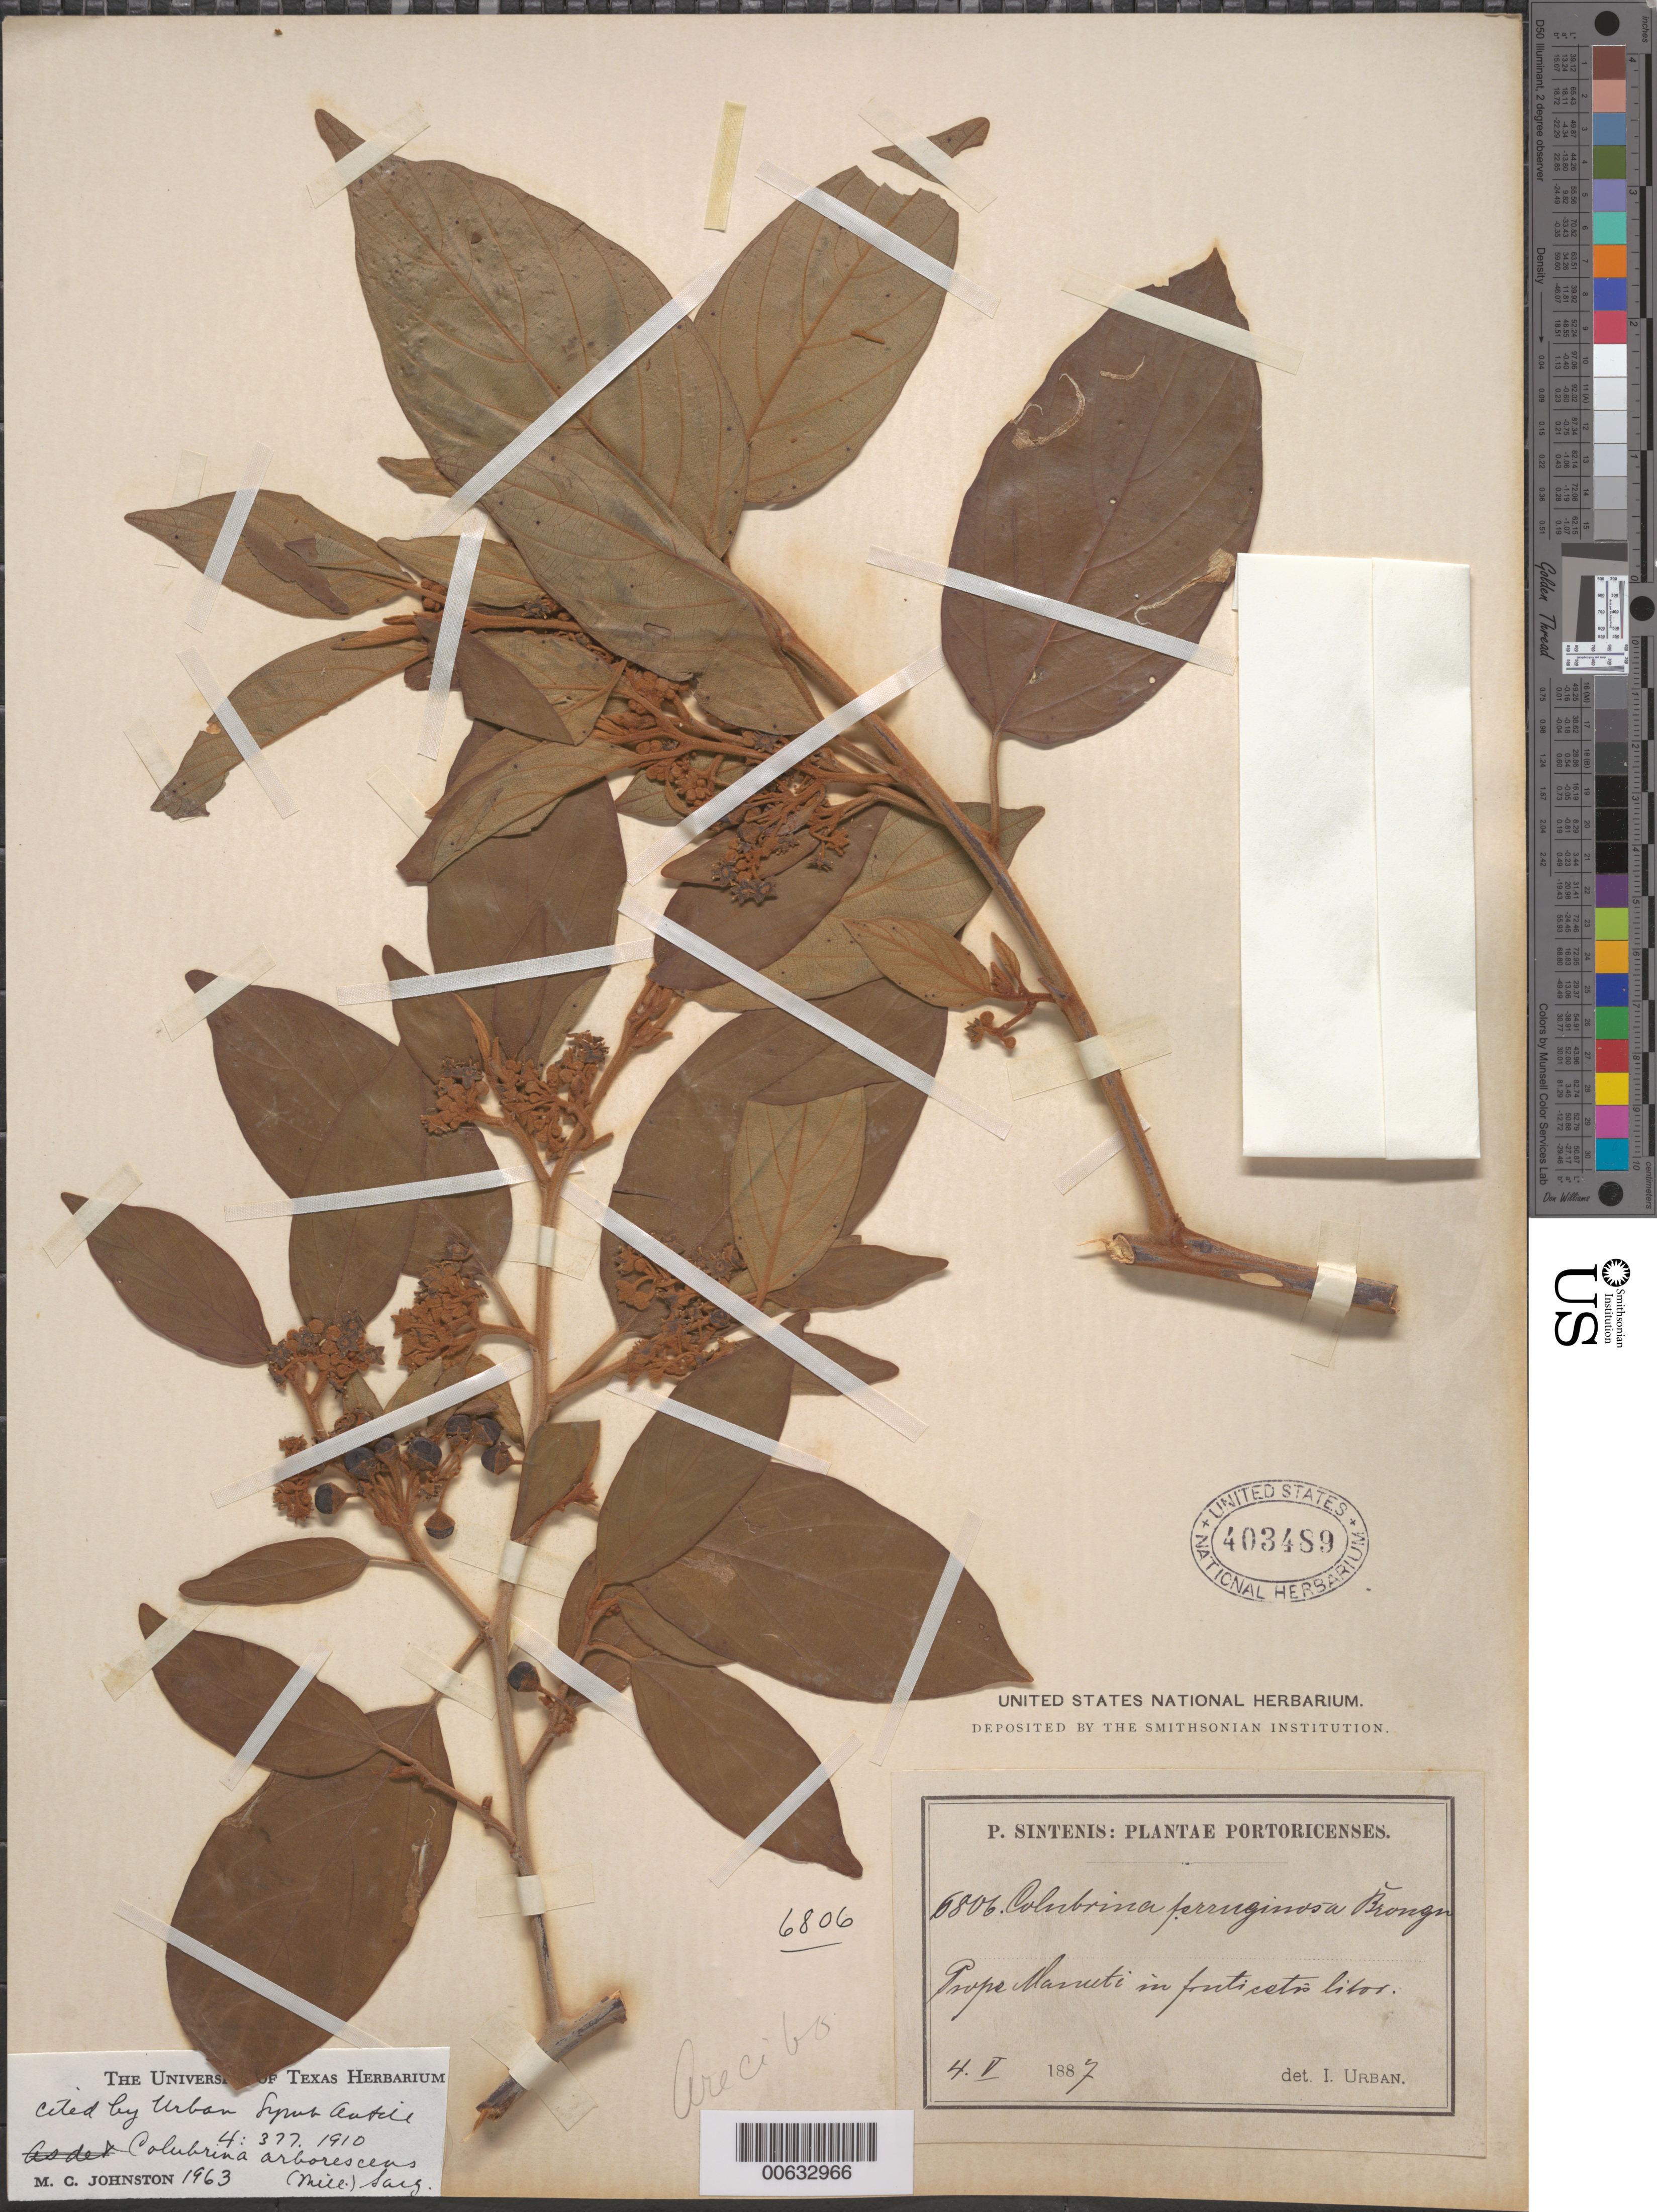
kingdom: Plantae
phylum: Tracheophyta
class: Magnoliopsida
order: Rosales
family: Rhamnaceae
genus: Colubrina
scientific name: Colubrina arborescens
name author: (Mill.) Sarg.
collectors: P. Sintenis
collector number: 6806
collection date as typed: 04 May 1887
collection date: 1887-05-04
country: Puerto Rico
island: Greater Antilles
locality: Prope Manati, in fruticetis litoralibus.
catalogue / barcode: US 403489